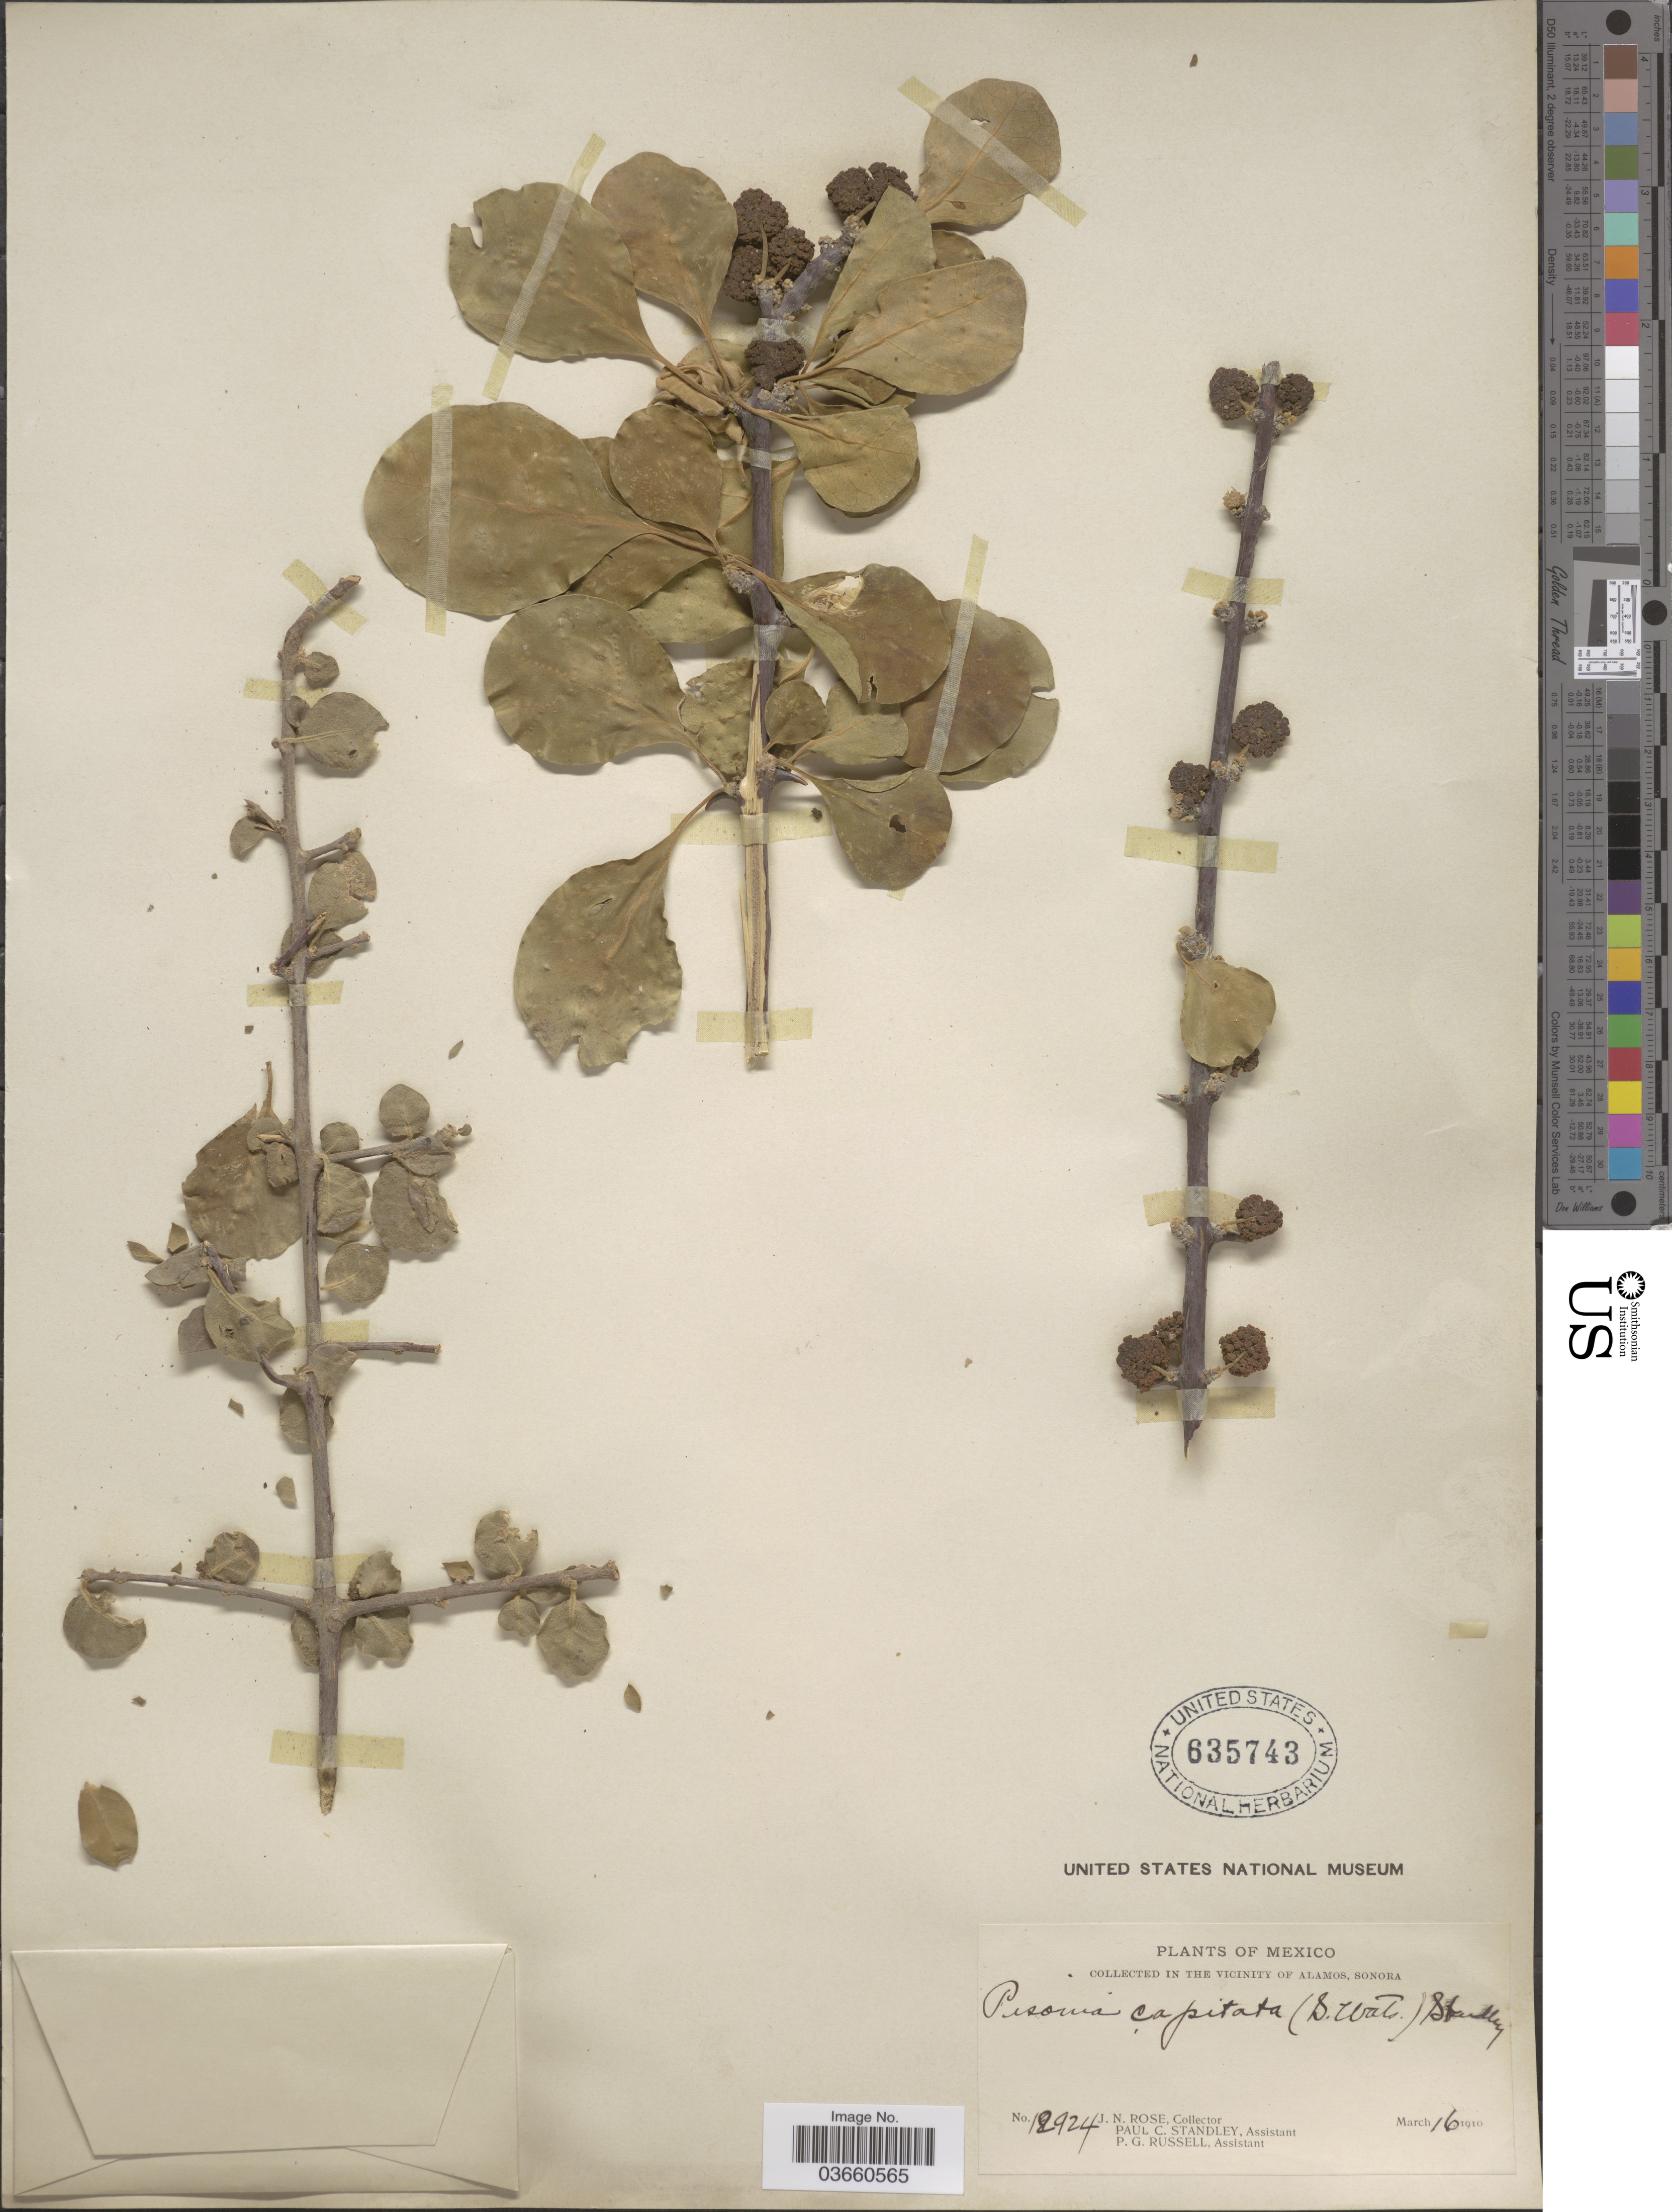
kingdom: Plantae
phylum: Tracheophyta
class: Magnoliopsida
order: Caryophyllales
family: Nyctaginaceae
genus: Pisonia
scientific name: Pisonia capitata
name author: (S. Watson) Standl.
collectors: J. N. Rose, P. C. Standley & P. G. Russell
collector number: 12924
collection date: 1910-03-16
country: Mexico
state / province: Sonora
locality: The vicinity of Alamos.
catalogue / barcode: US 635743